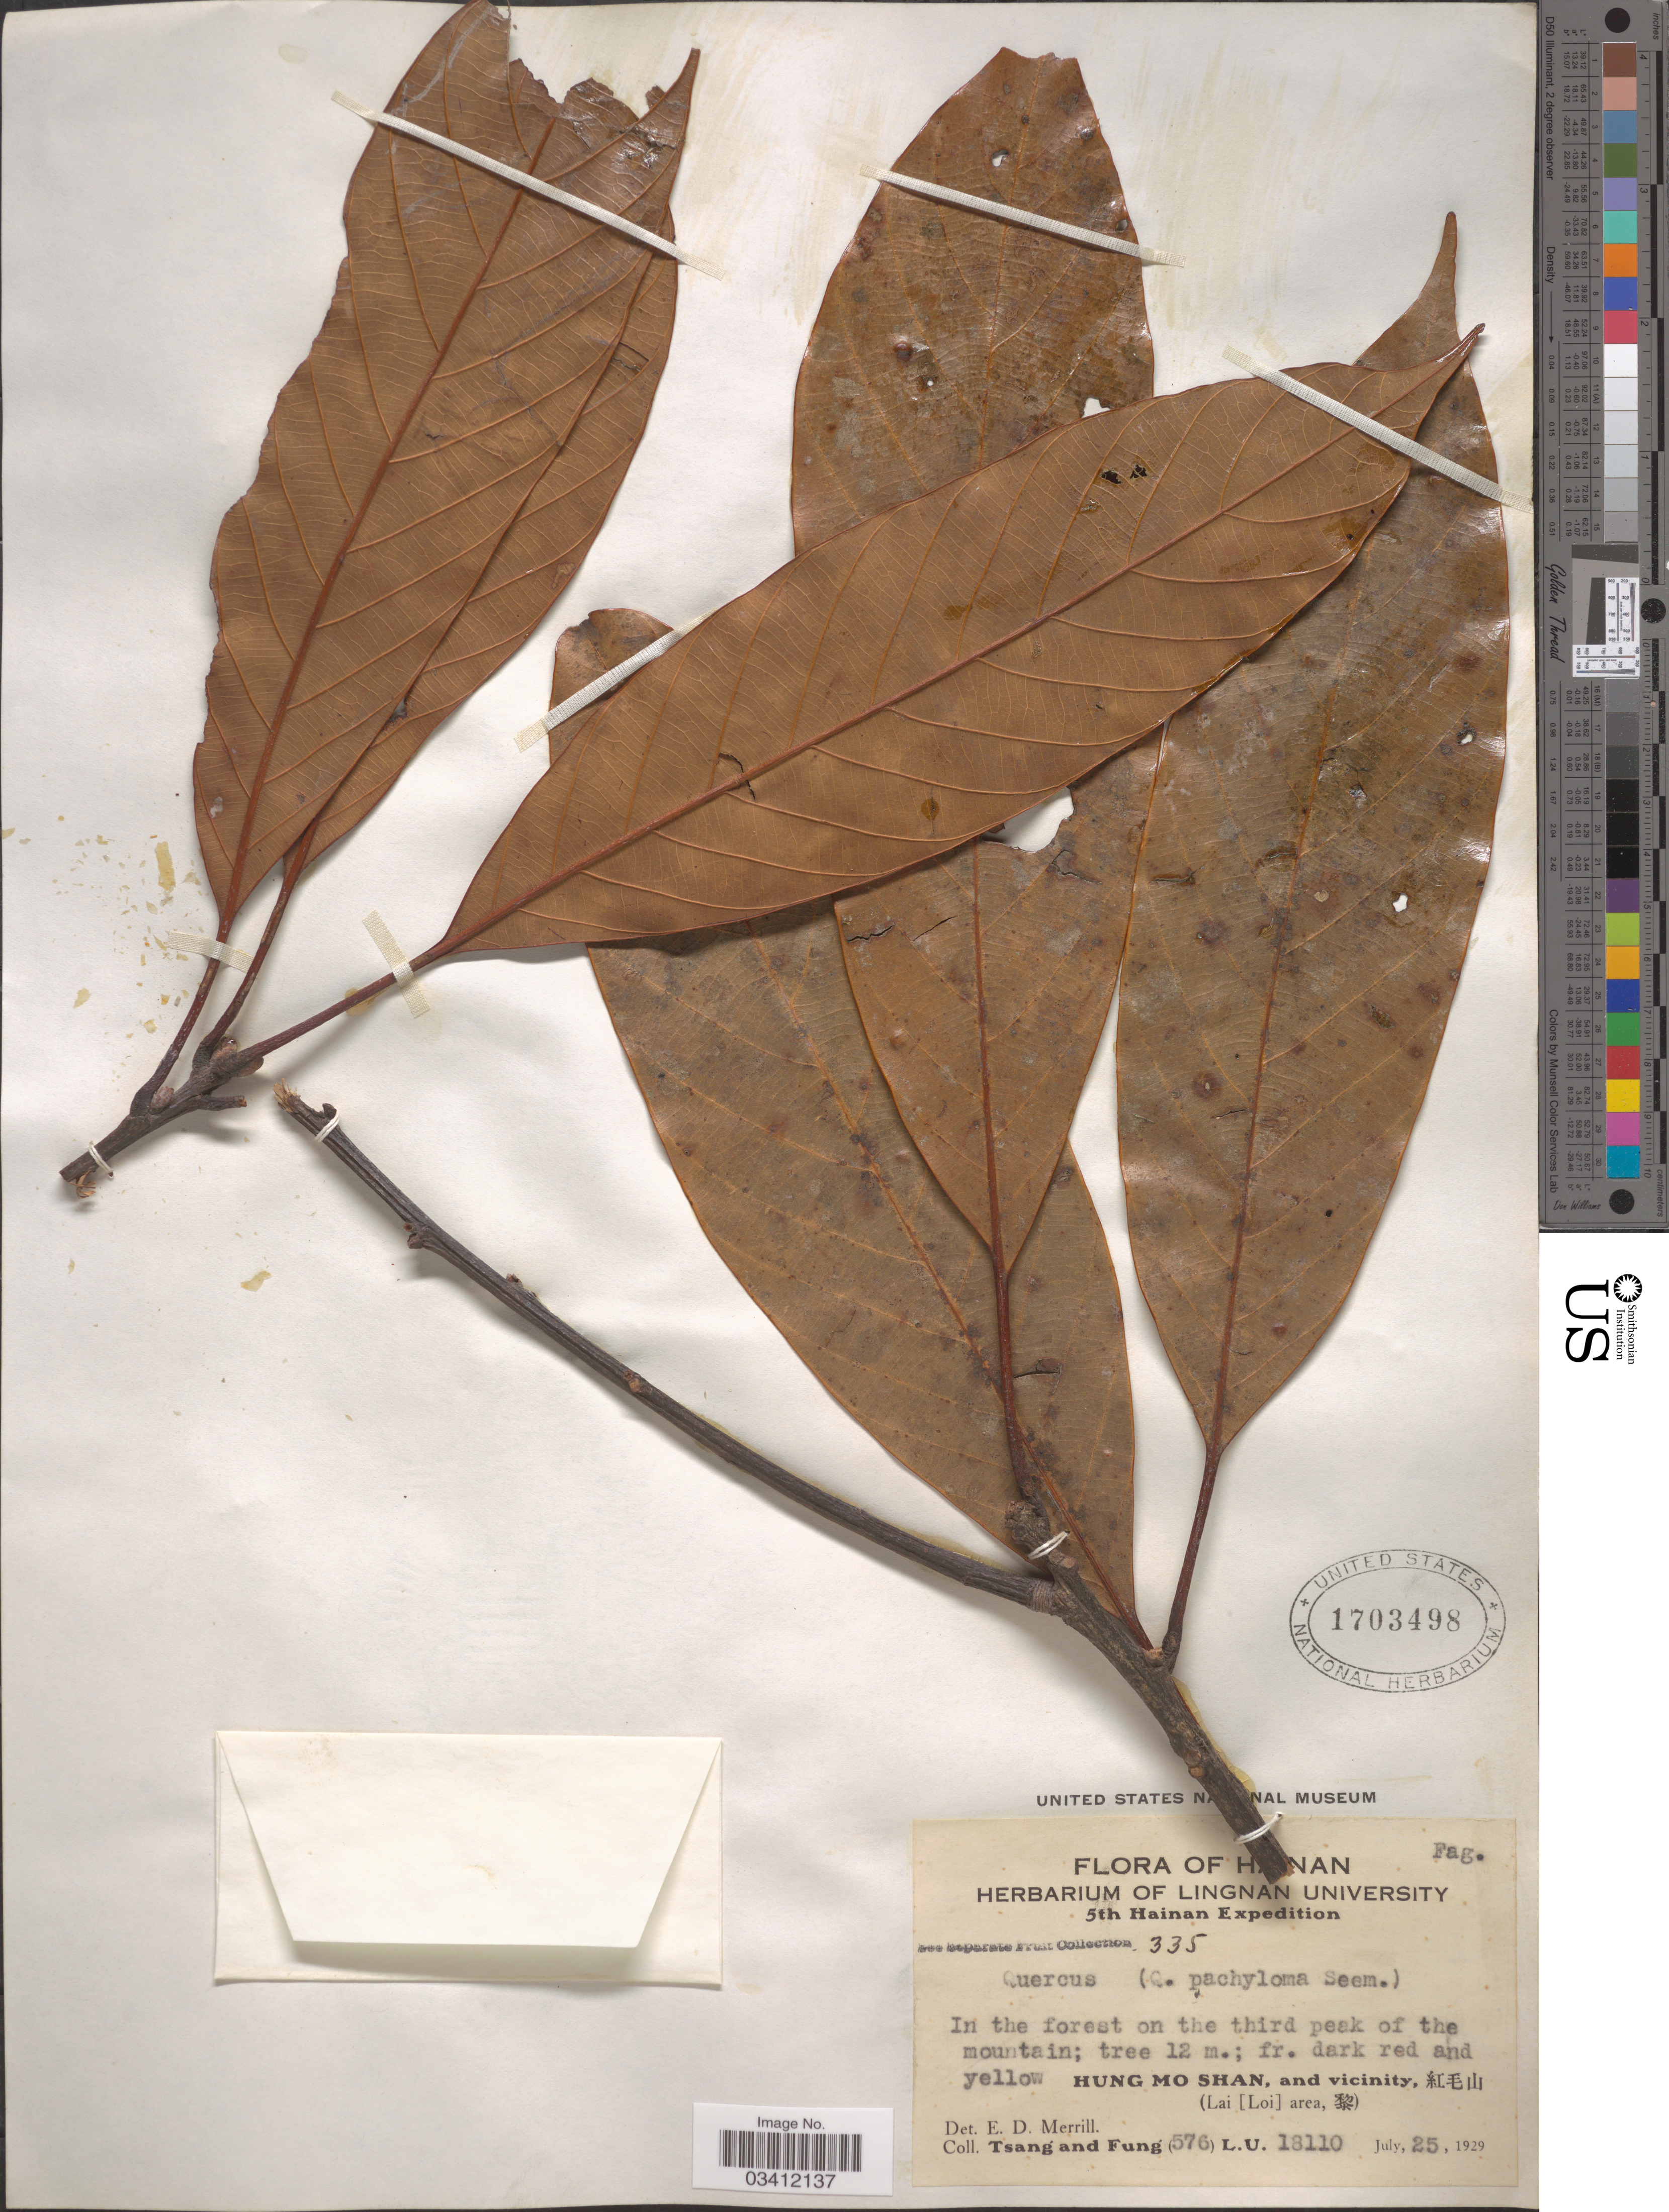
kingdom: Plantae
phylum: Tracheophyta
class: Magnoliopsida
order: Fagales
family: Fagaceae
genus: Quercus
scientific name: Quercus pachyloma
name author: Seemen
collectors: -. T'sang & Fung, --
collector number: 576L.U.18110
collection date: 1929-07-25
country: China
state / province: Hainan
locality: Hung Mo Shan, and vicinity, X. (Lai [Loi] area, X).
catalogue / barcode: US 1703498